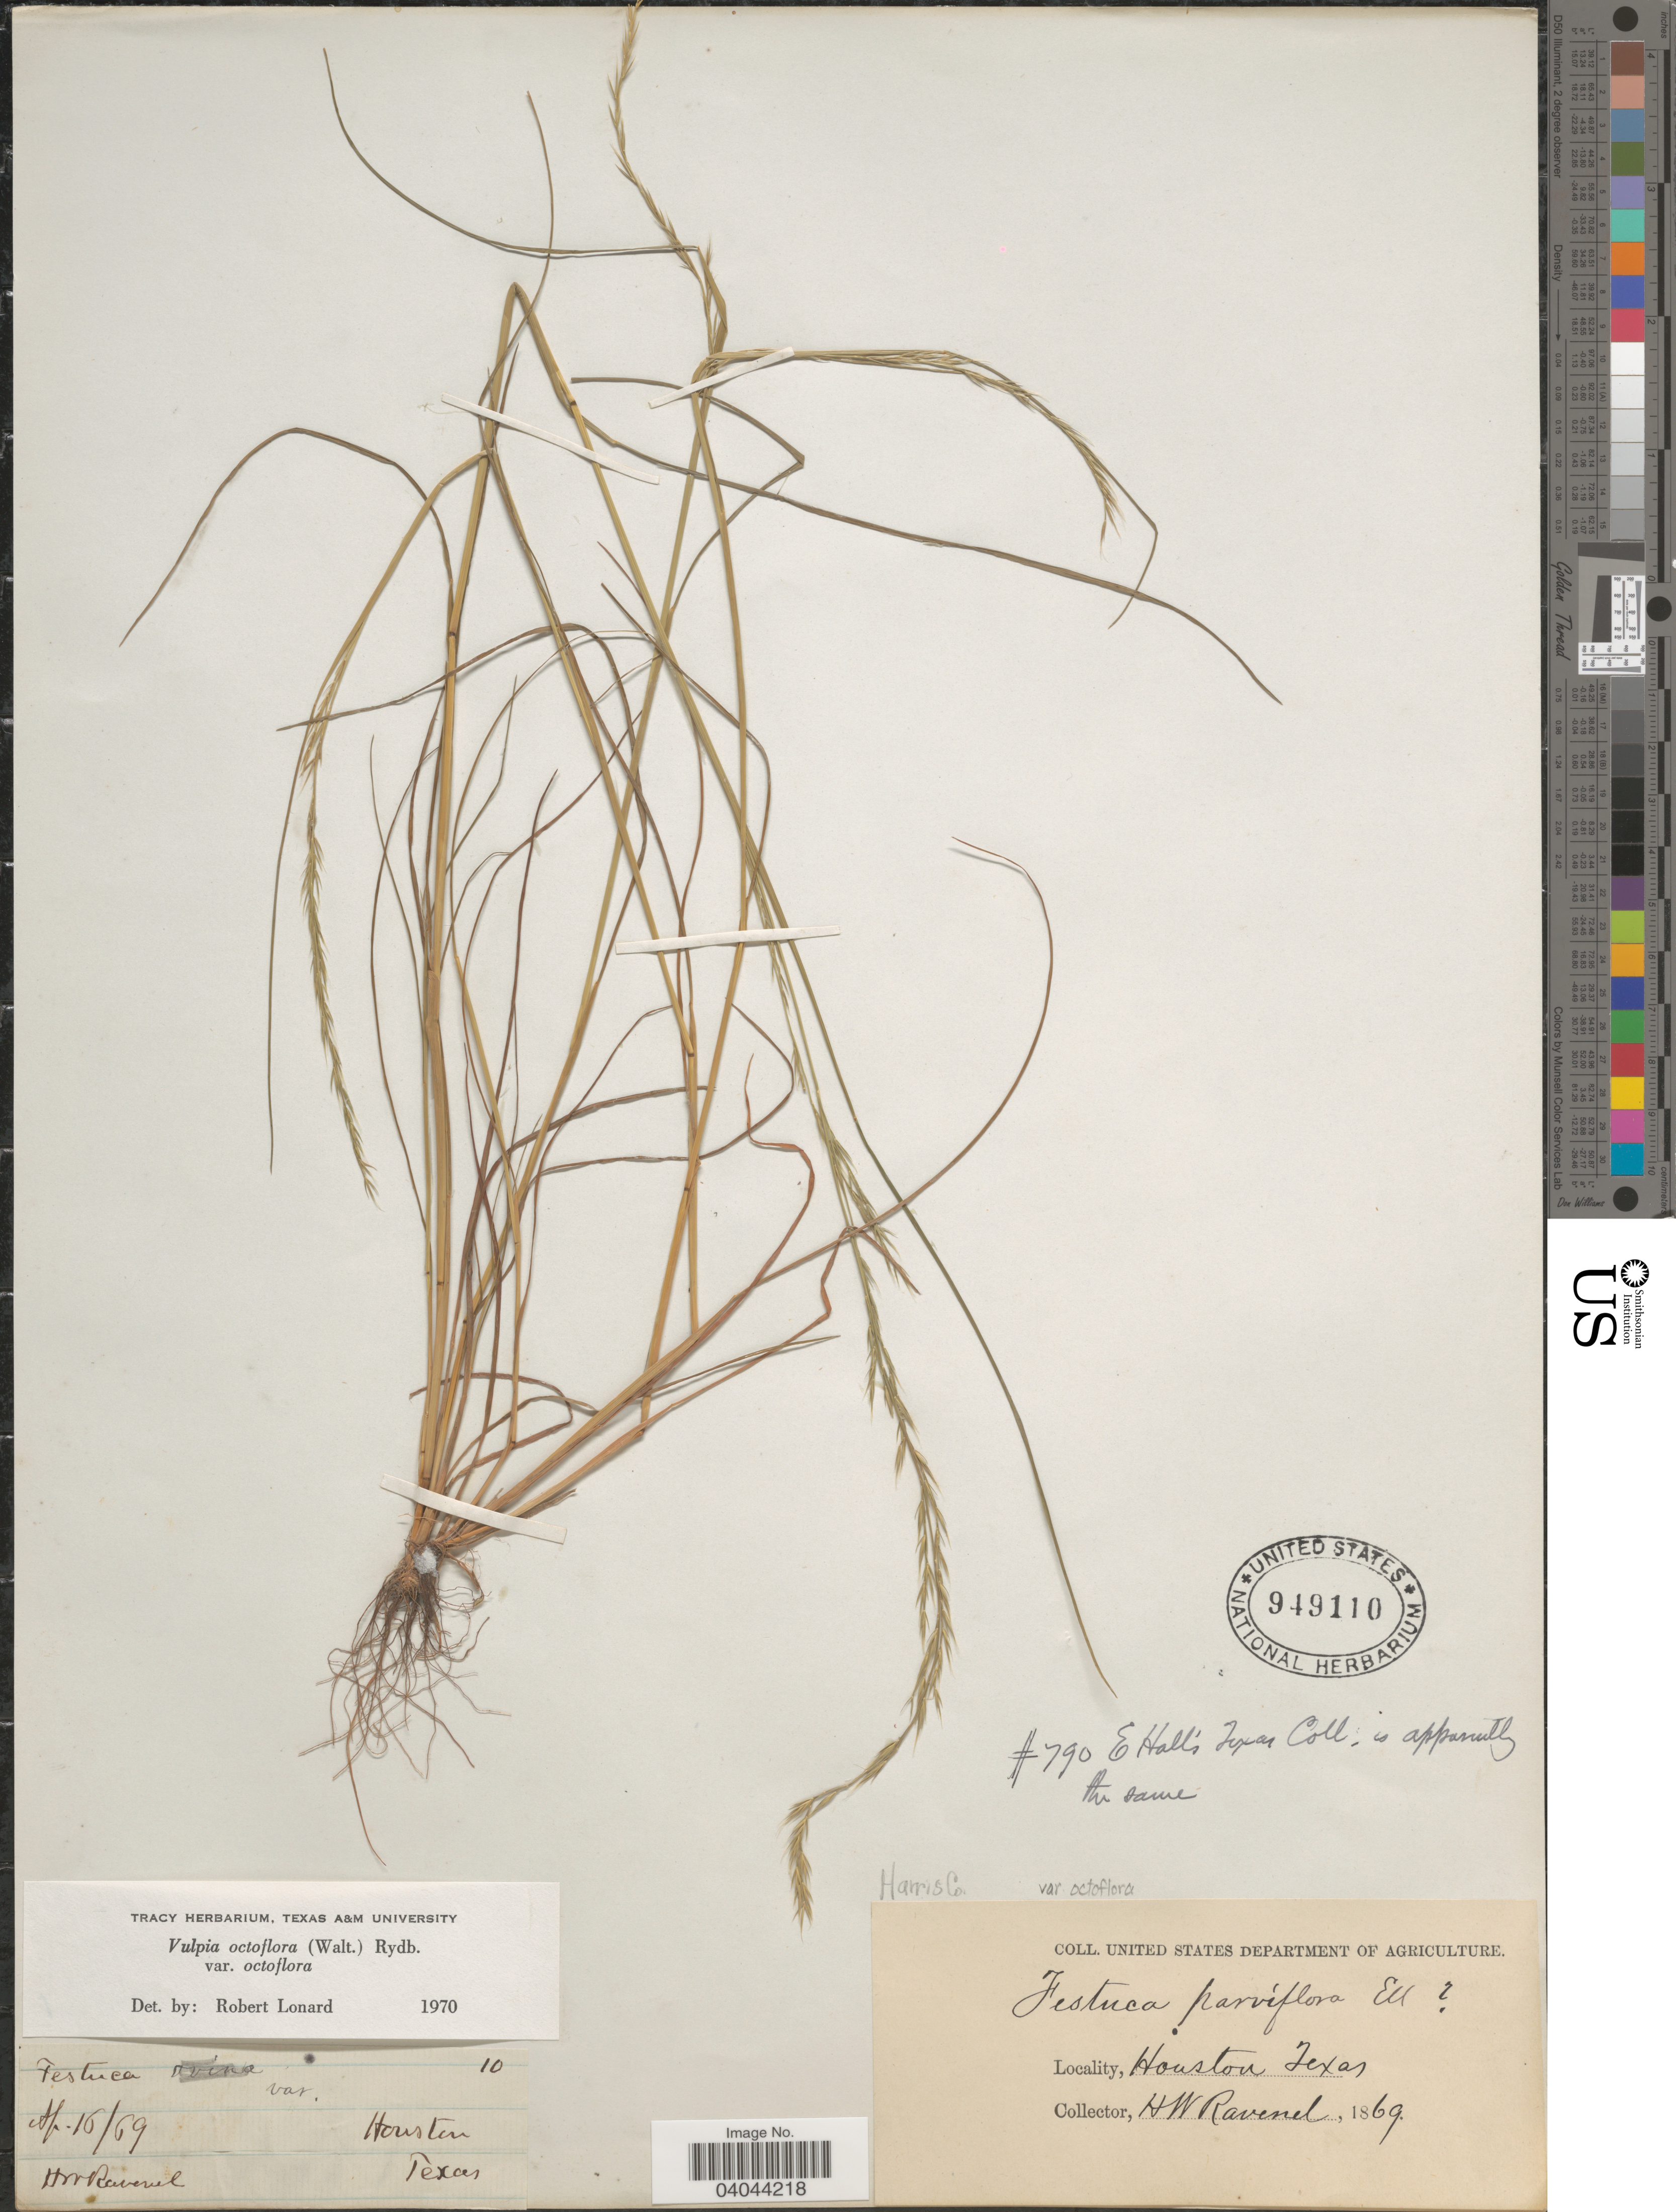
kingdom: Plantae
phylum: Tracheophyta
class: Liliopsida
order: Poales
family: Poaceae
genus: Festuca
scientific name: Festuca octoflora var. octoflora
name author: Walter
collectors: H. Ravenel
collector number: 10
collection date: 1869-04-16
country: United States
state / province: Texas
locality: Houston. Harris Co.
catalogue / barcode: US 949110